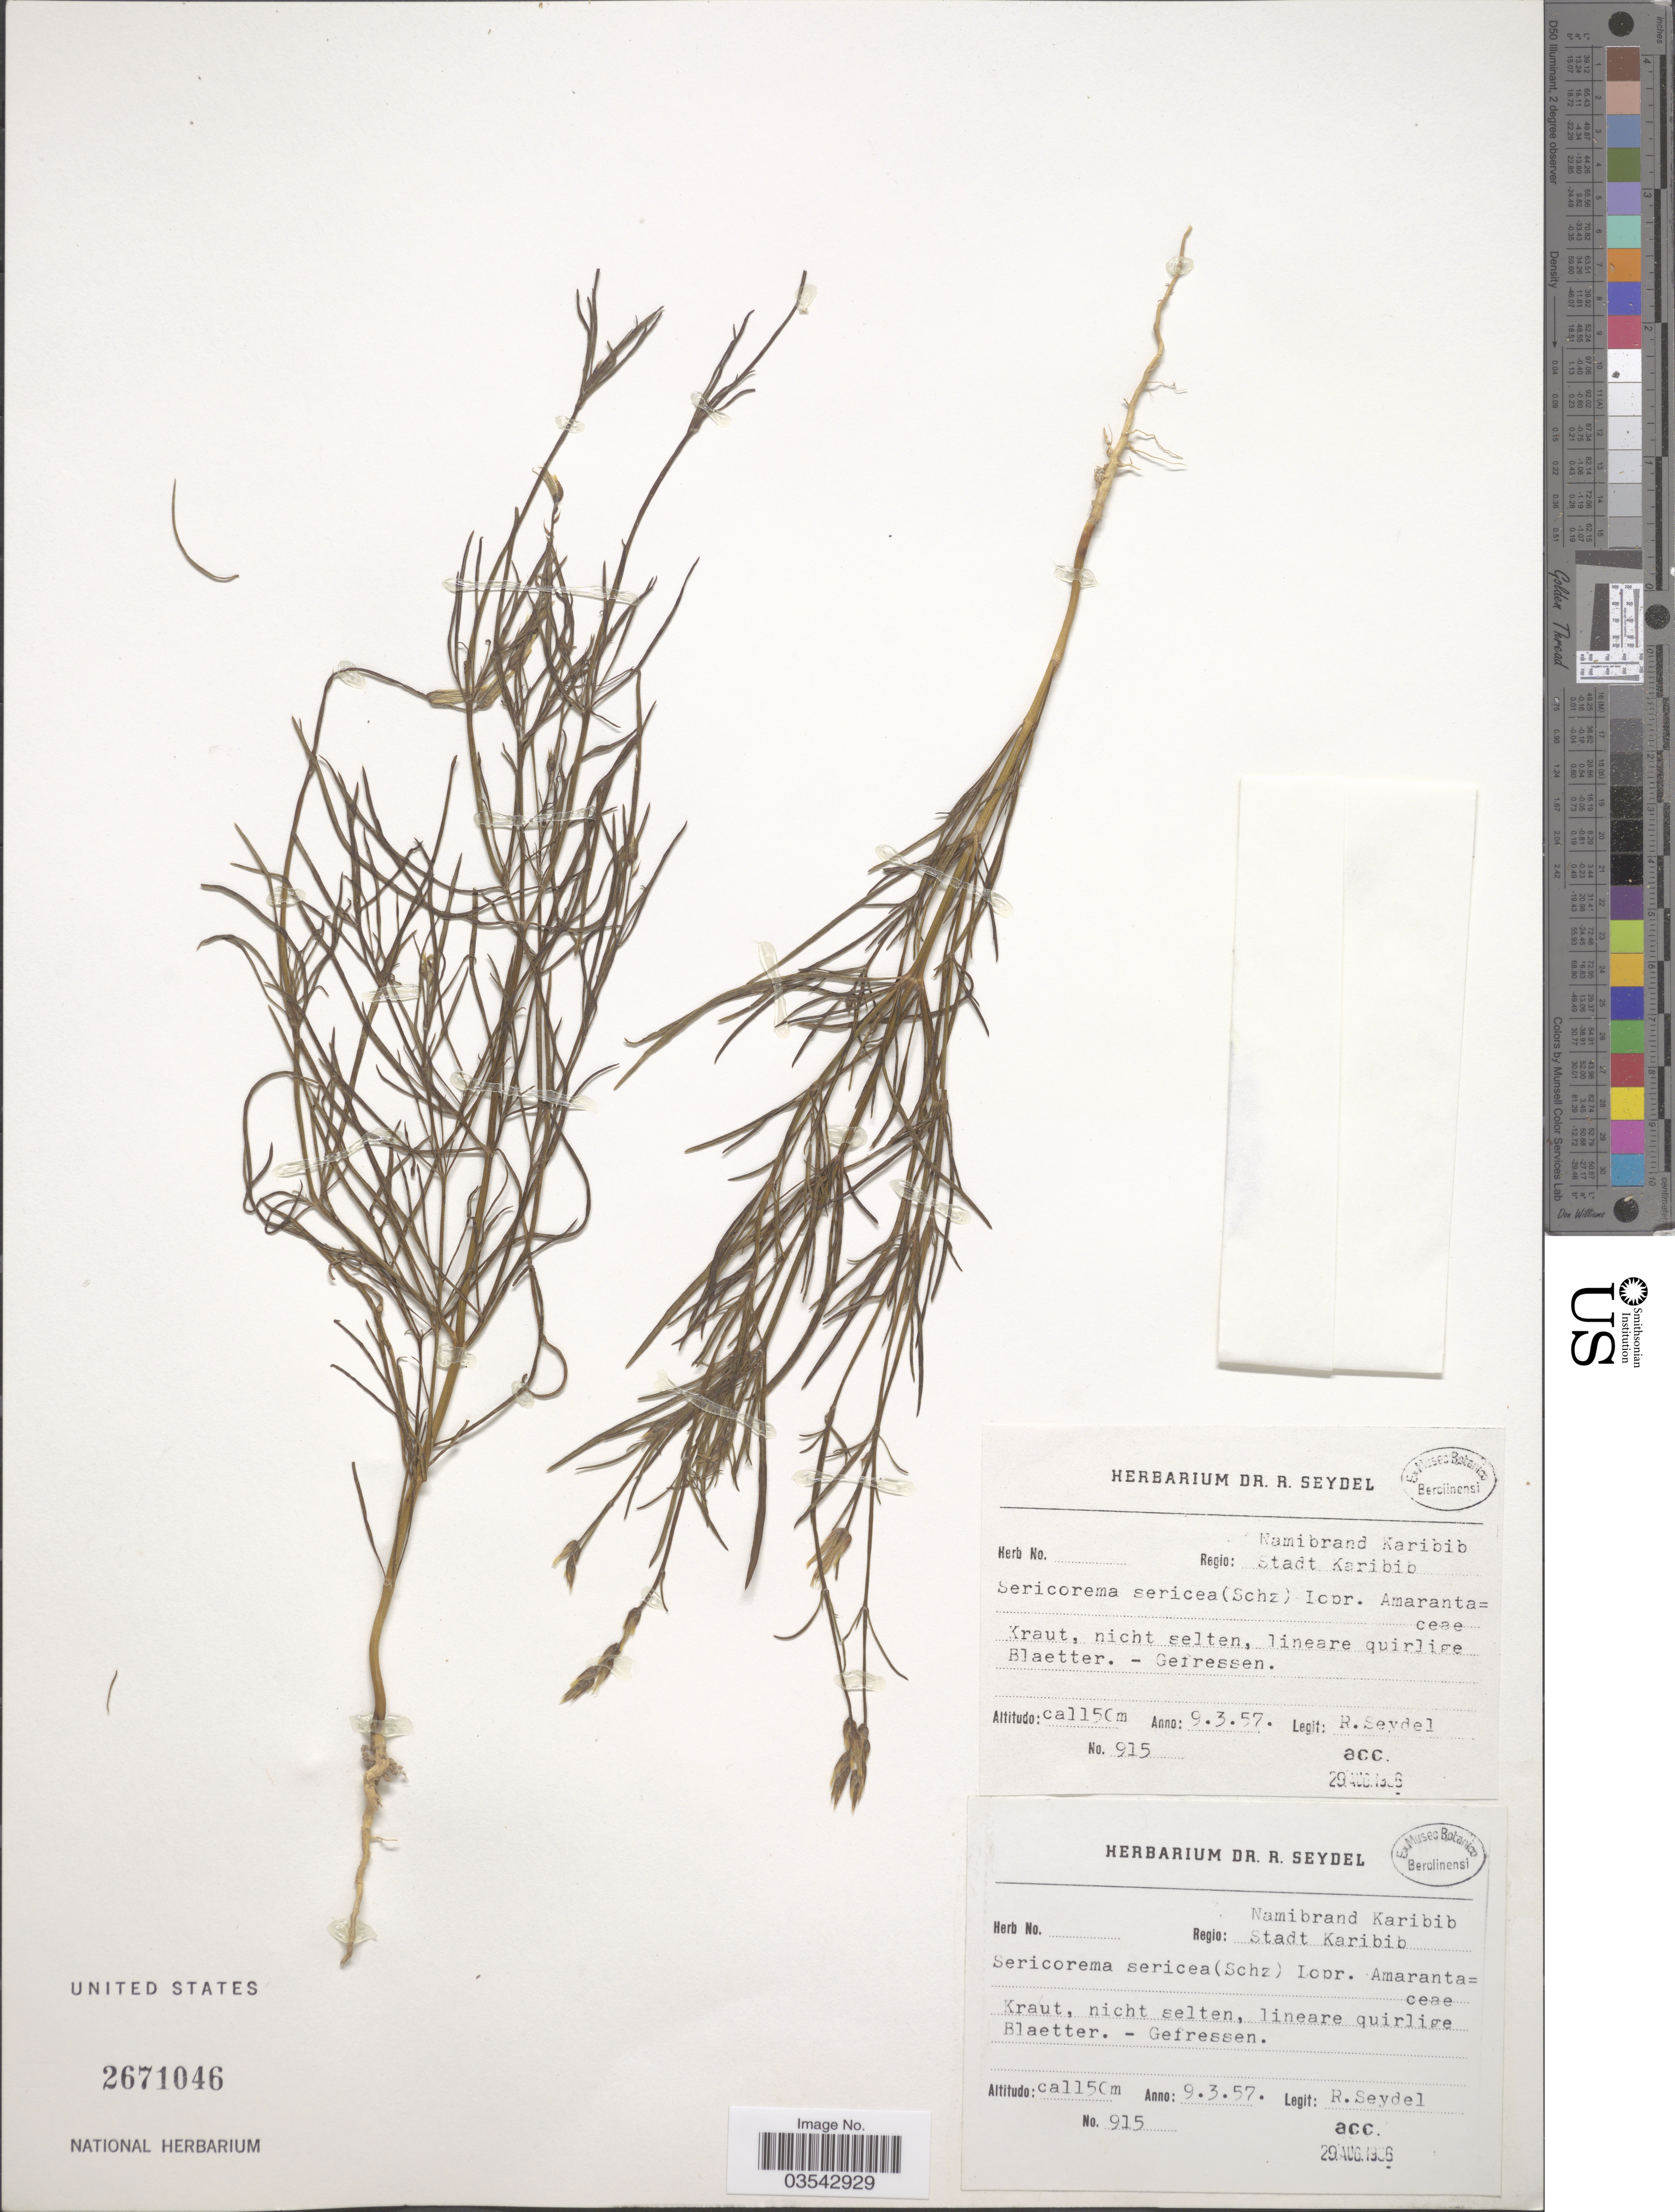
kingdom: Plantae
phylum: Tracheophyta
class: Magnoliopsida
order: Caryophyllales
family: Amaranthaceae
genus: Sericocoma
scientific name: Sericocoma sericea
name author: Schinz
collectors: R. Seydel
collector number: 915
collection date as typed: Transcribed d/m/y: 9/3/57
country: Namibia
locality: Regio: Namibrand Karibib Stadt Karibib.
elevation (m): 1150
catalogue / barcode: US 2671046